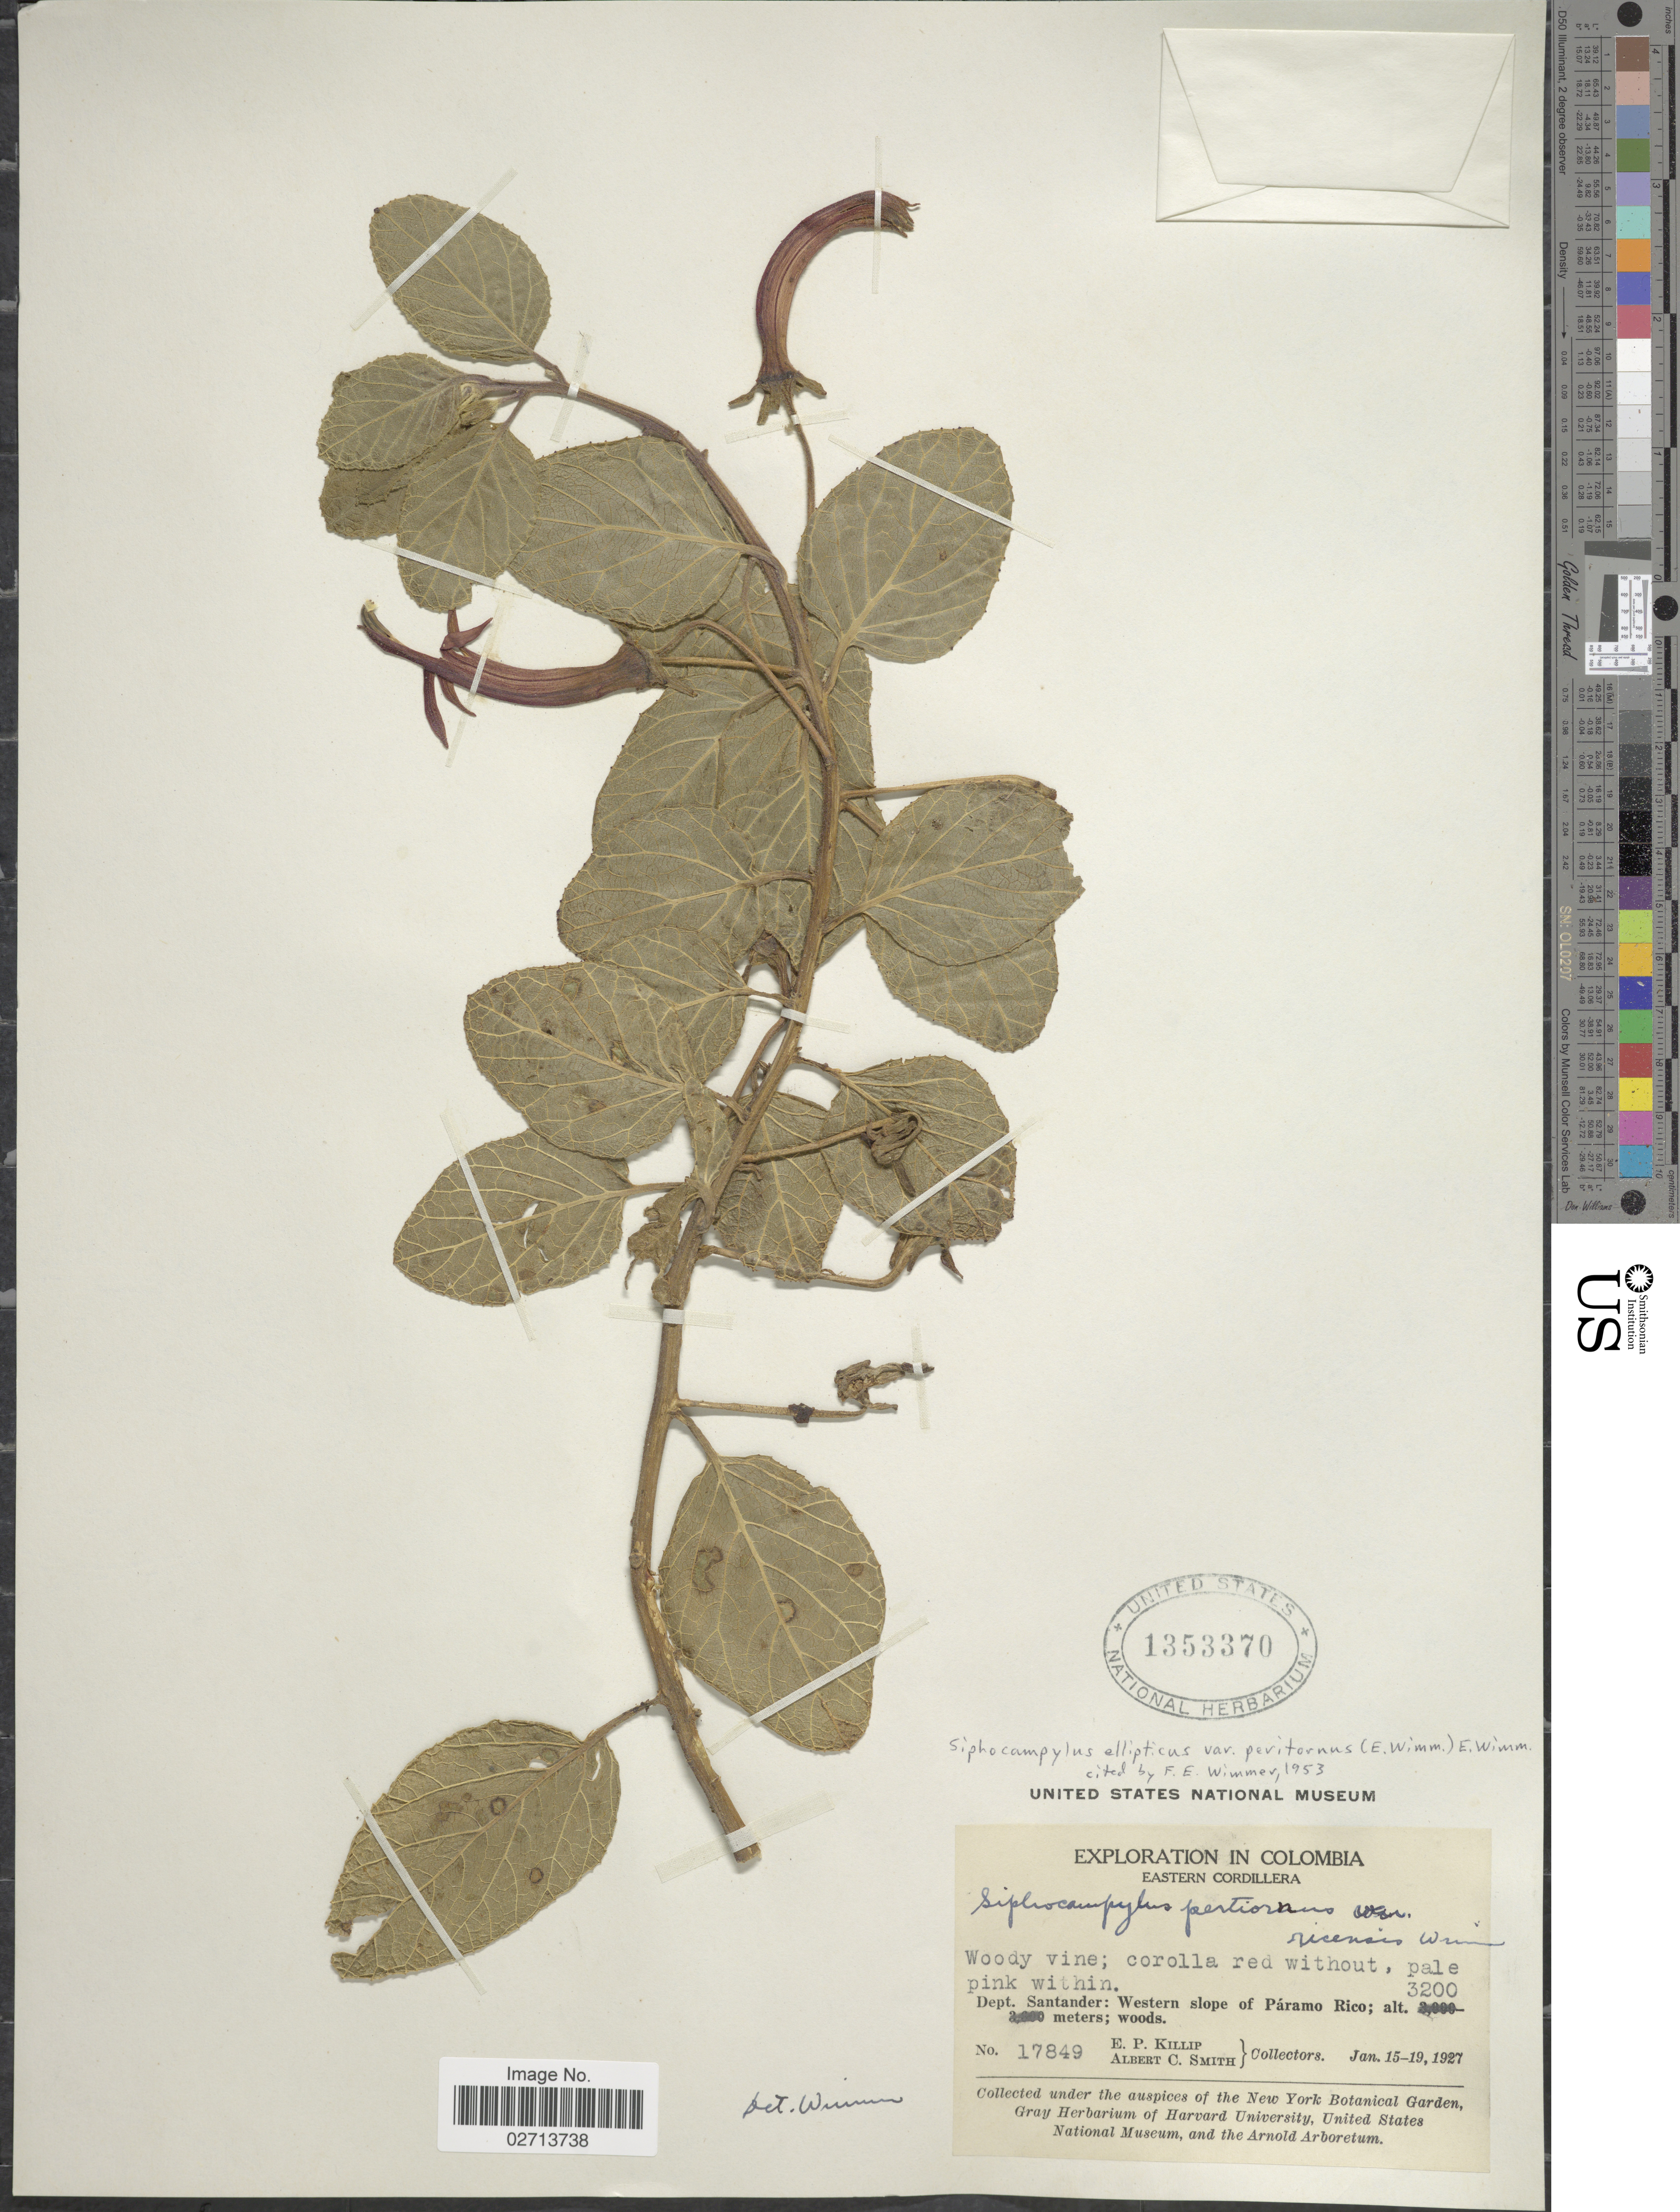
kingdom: Plantae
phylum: Tracheophyta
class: Magnoliopsida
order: Asterales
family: Campanulaceae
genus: Siphocampylus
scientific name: Siphocampylus ellipticus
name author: (Willd. ex Schult.) Vatke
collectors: E. P. Killip & A. C. Smith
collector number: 17849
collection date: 1927-01-15/1927-01-19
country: Colombia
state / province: Santander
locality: Eastern Cordillera, Dept. Santander: Western slope of Páramo Rico; woods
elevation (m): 3200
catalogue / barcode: US 1353370